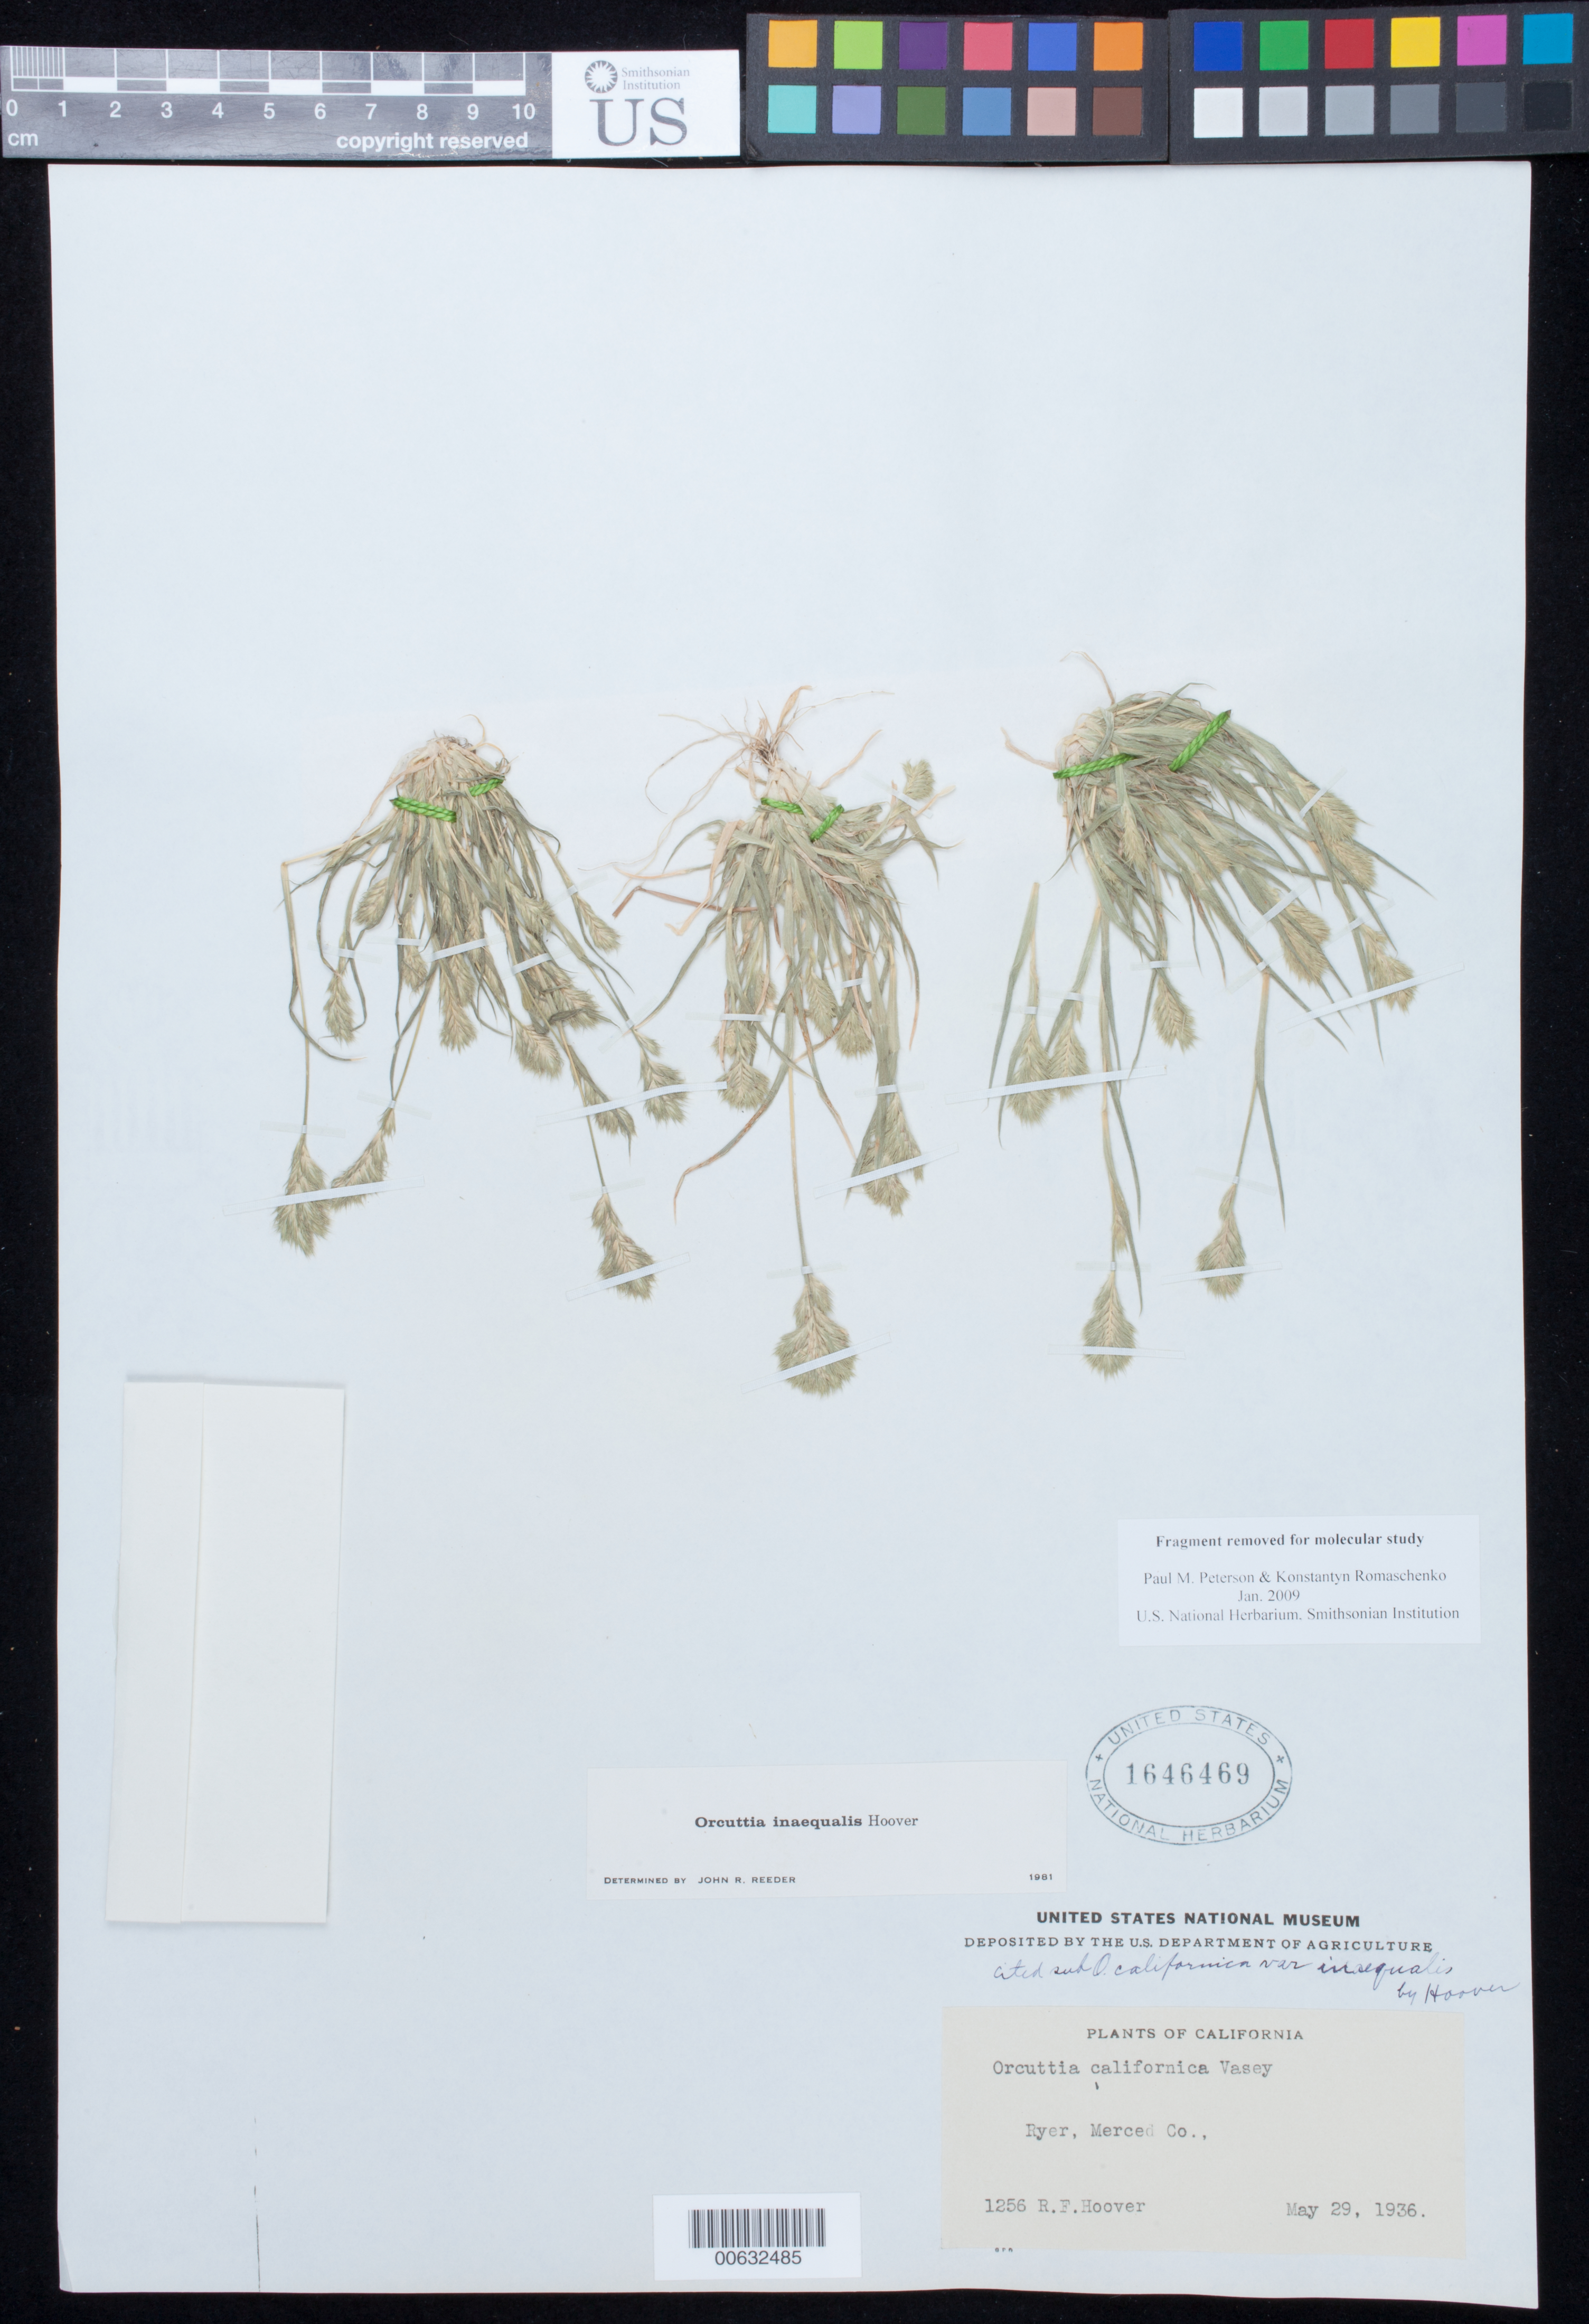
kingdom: Plantae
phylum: Tracheophyta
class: Liliopsida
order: Poales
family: Poaceae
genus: Orcuttia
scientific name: Orcuttia inaequalis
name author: Hoover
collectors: R. F. Hoover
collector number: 1256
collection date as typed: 29 May 1936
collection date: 1936-05-29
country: United States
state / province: California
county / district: Merced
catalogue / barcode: US 1646469